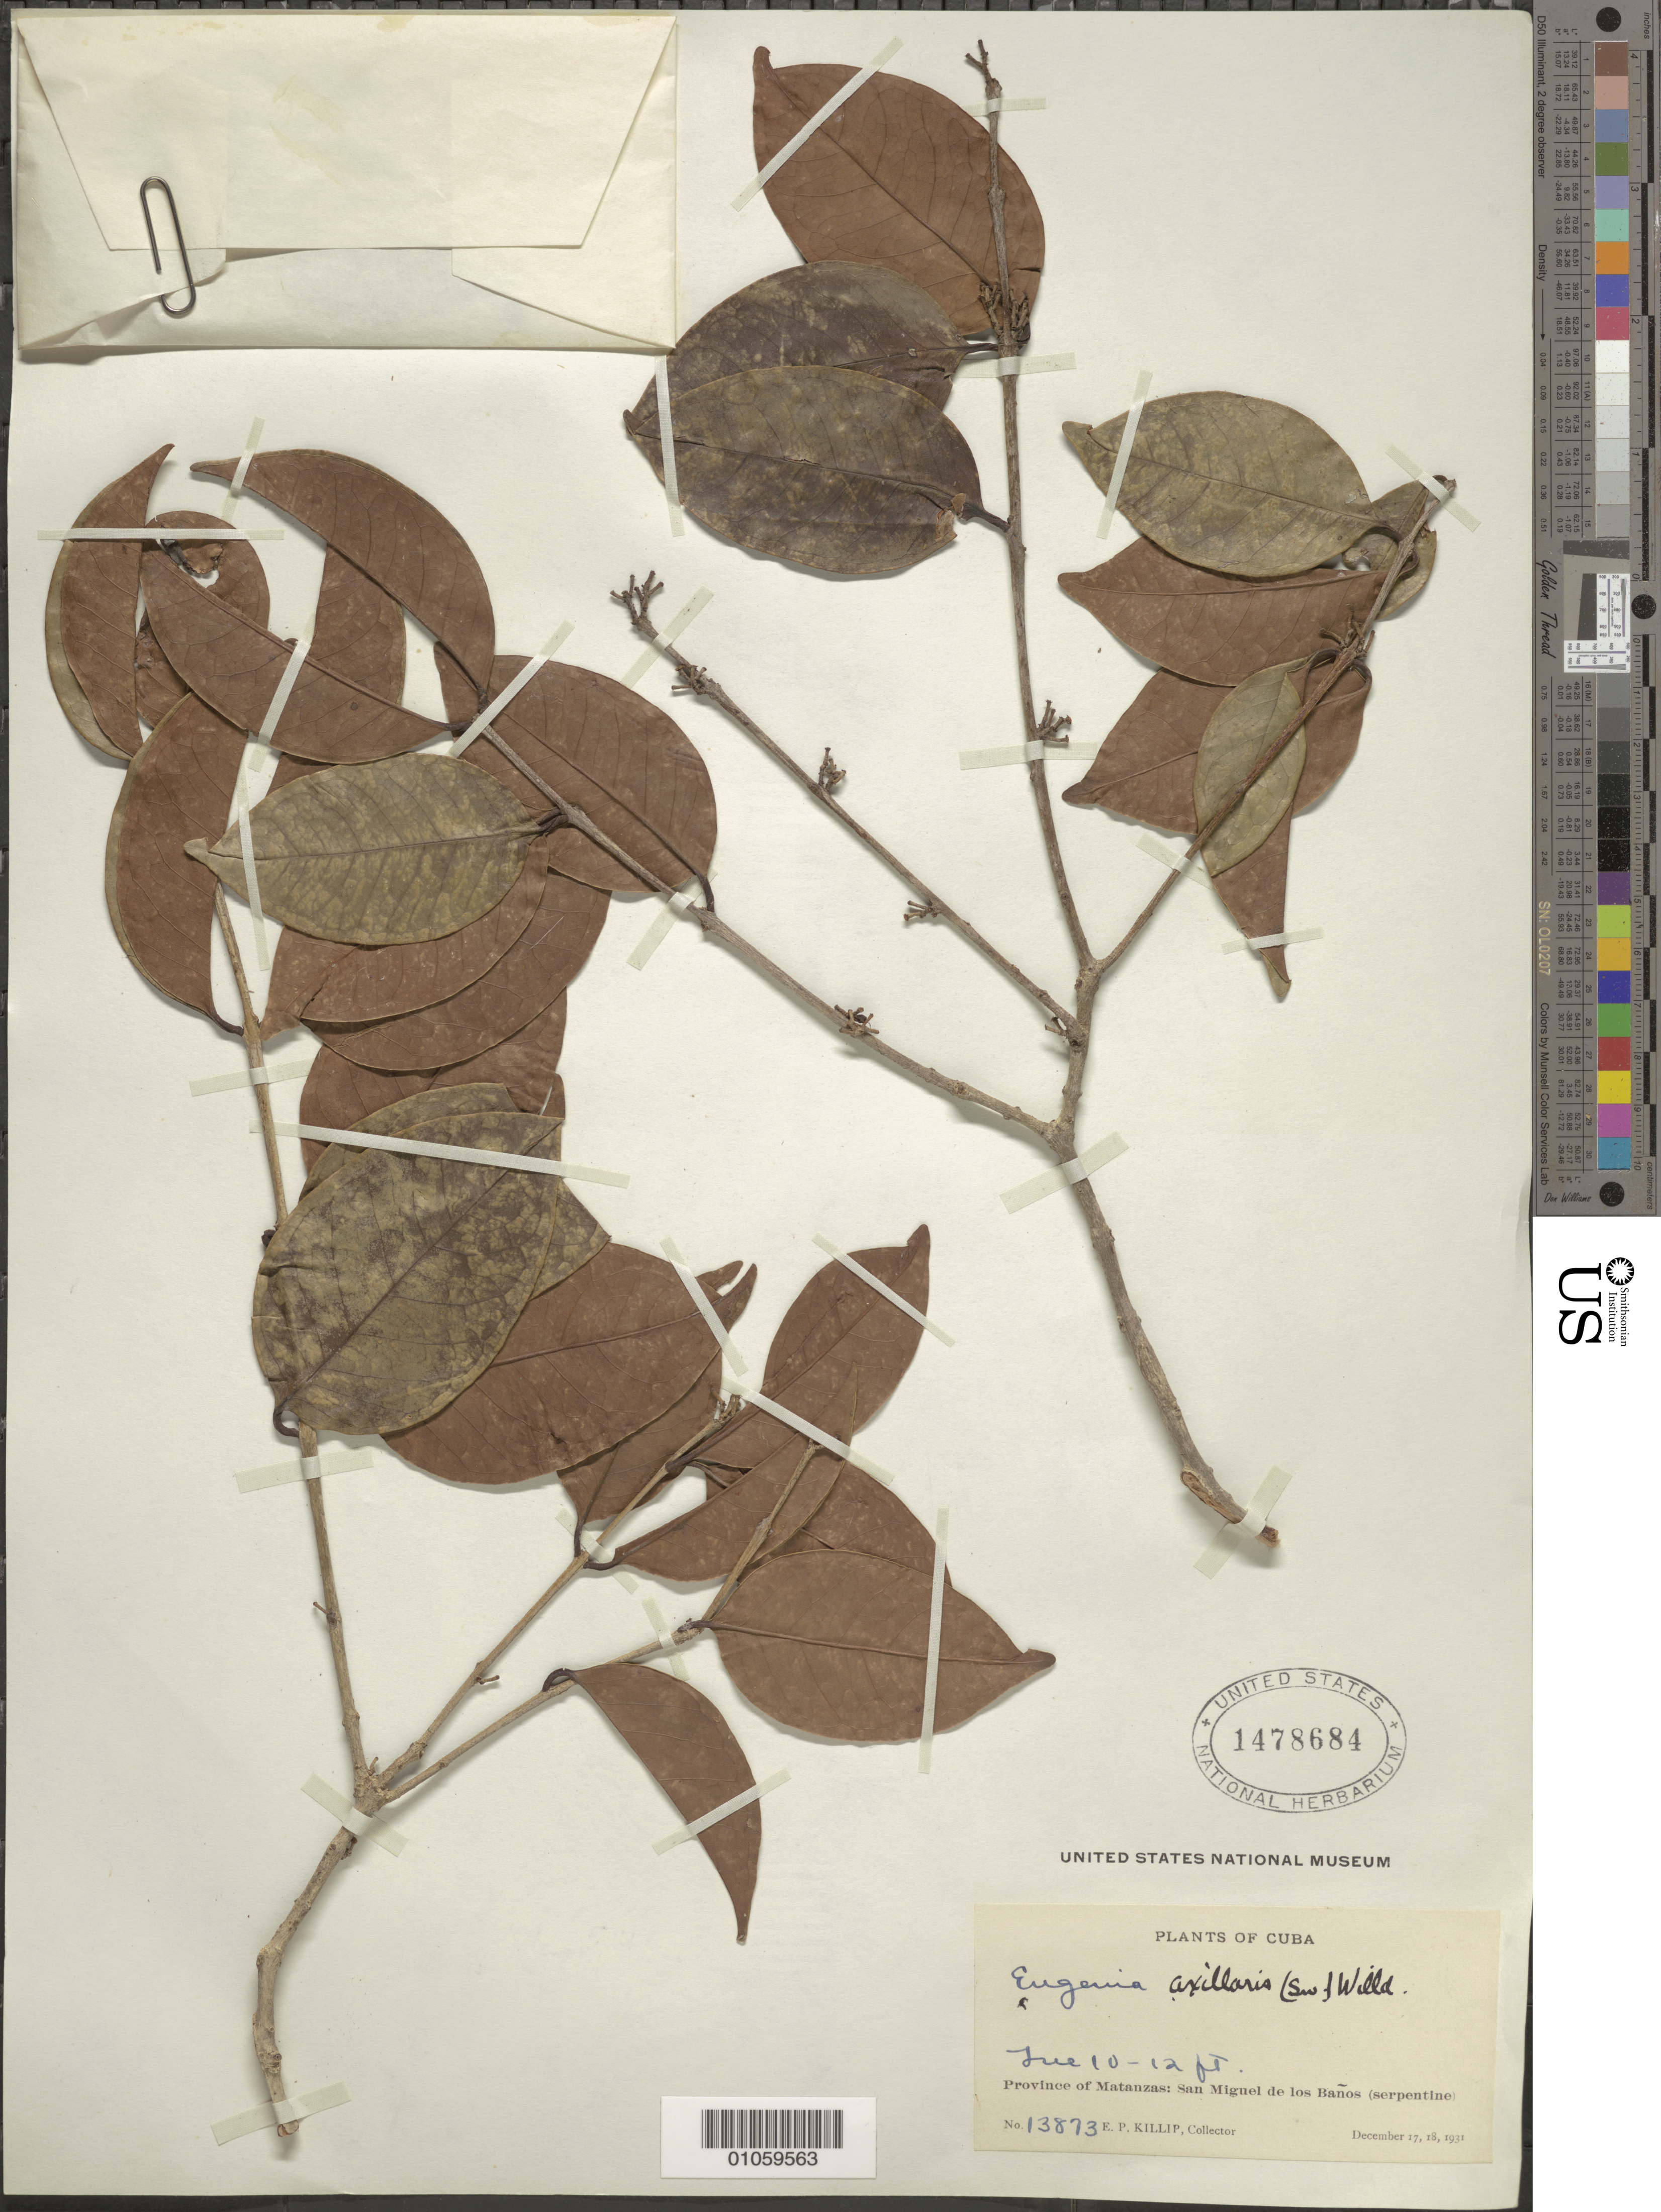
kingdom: Plantae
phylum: Tracheophyta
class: Magnoliopsida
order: Myrtales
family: Myrtaceae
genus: Eugenia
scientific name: Eugenia axillaris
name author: (Sw.) Willd.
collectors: E. P. Killip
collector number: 13873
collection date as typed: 17 Dec 1931 to 18 Dec 1931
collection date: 1931-12-17/1931-12-18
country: Cuba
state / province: Matanzas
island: Cuba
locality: San Miguel de los Banos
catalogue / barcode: US 1478684